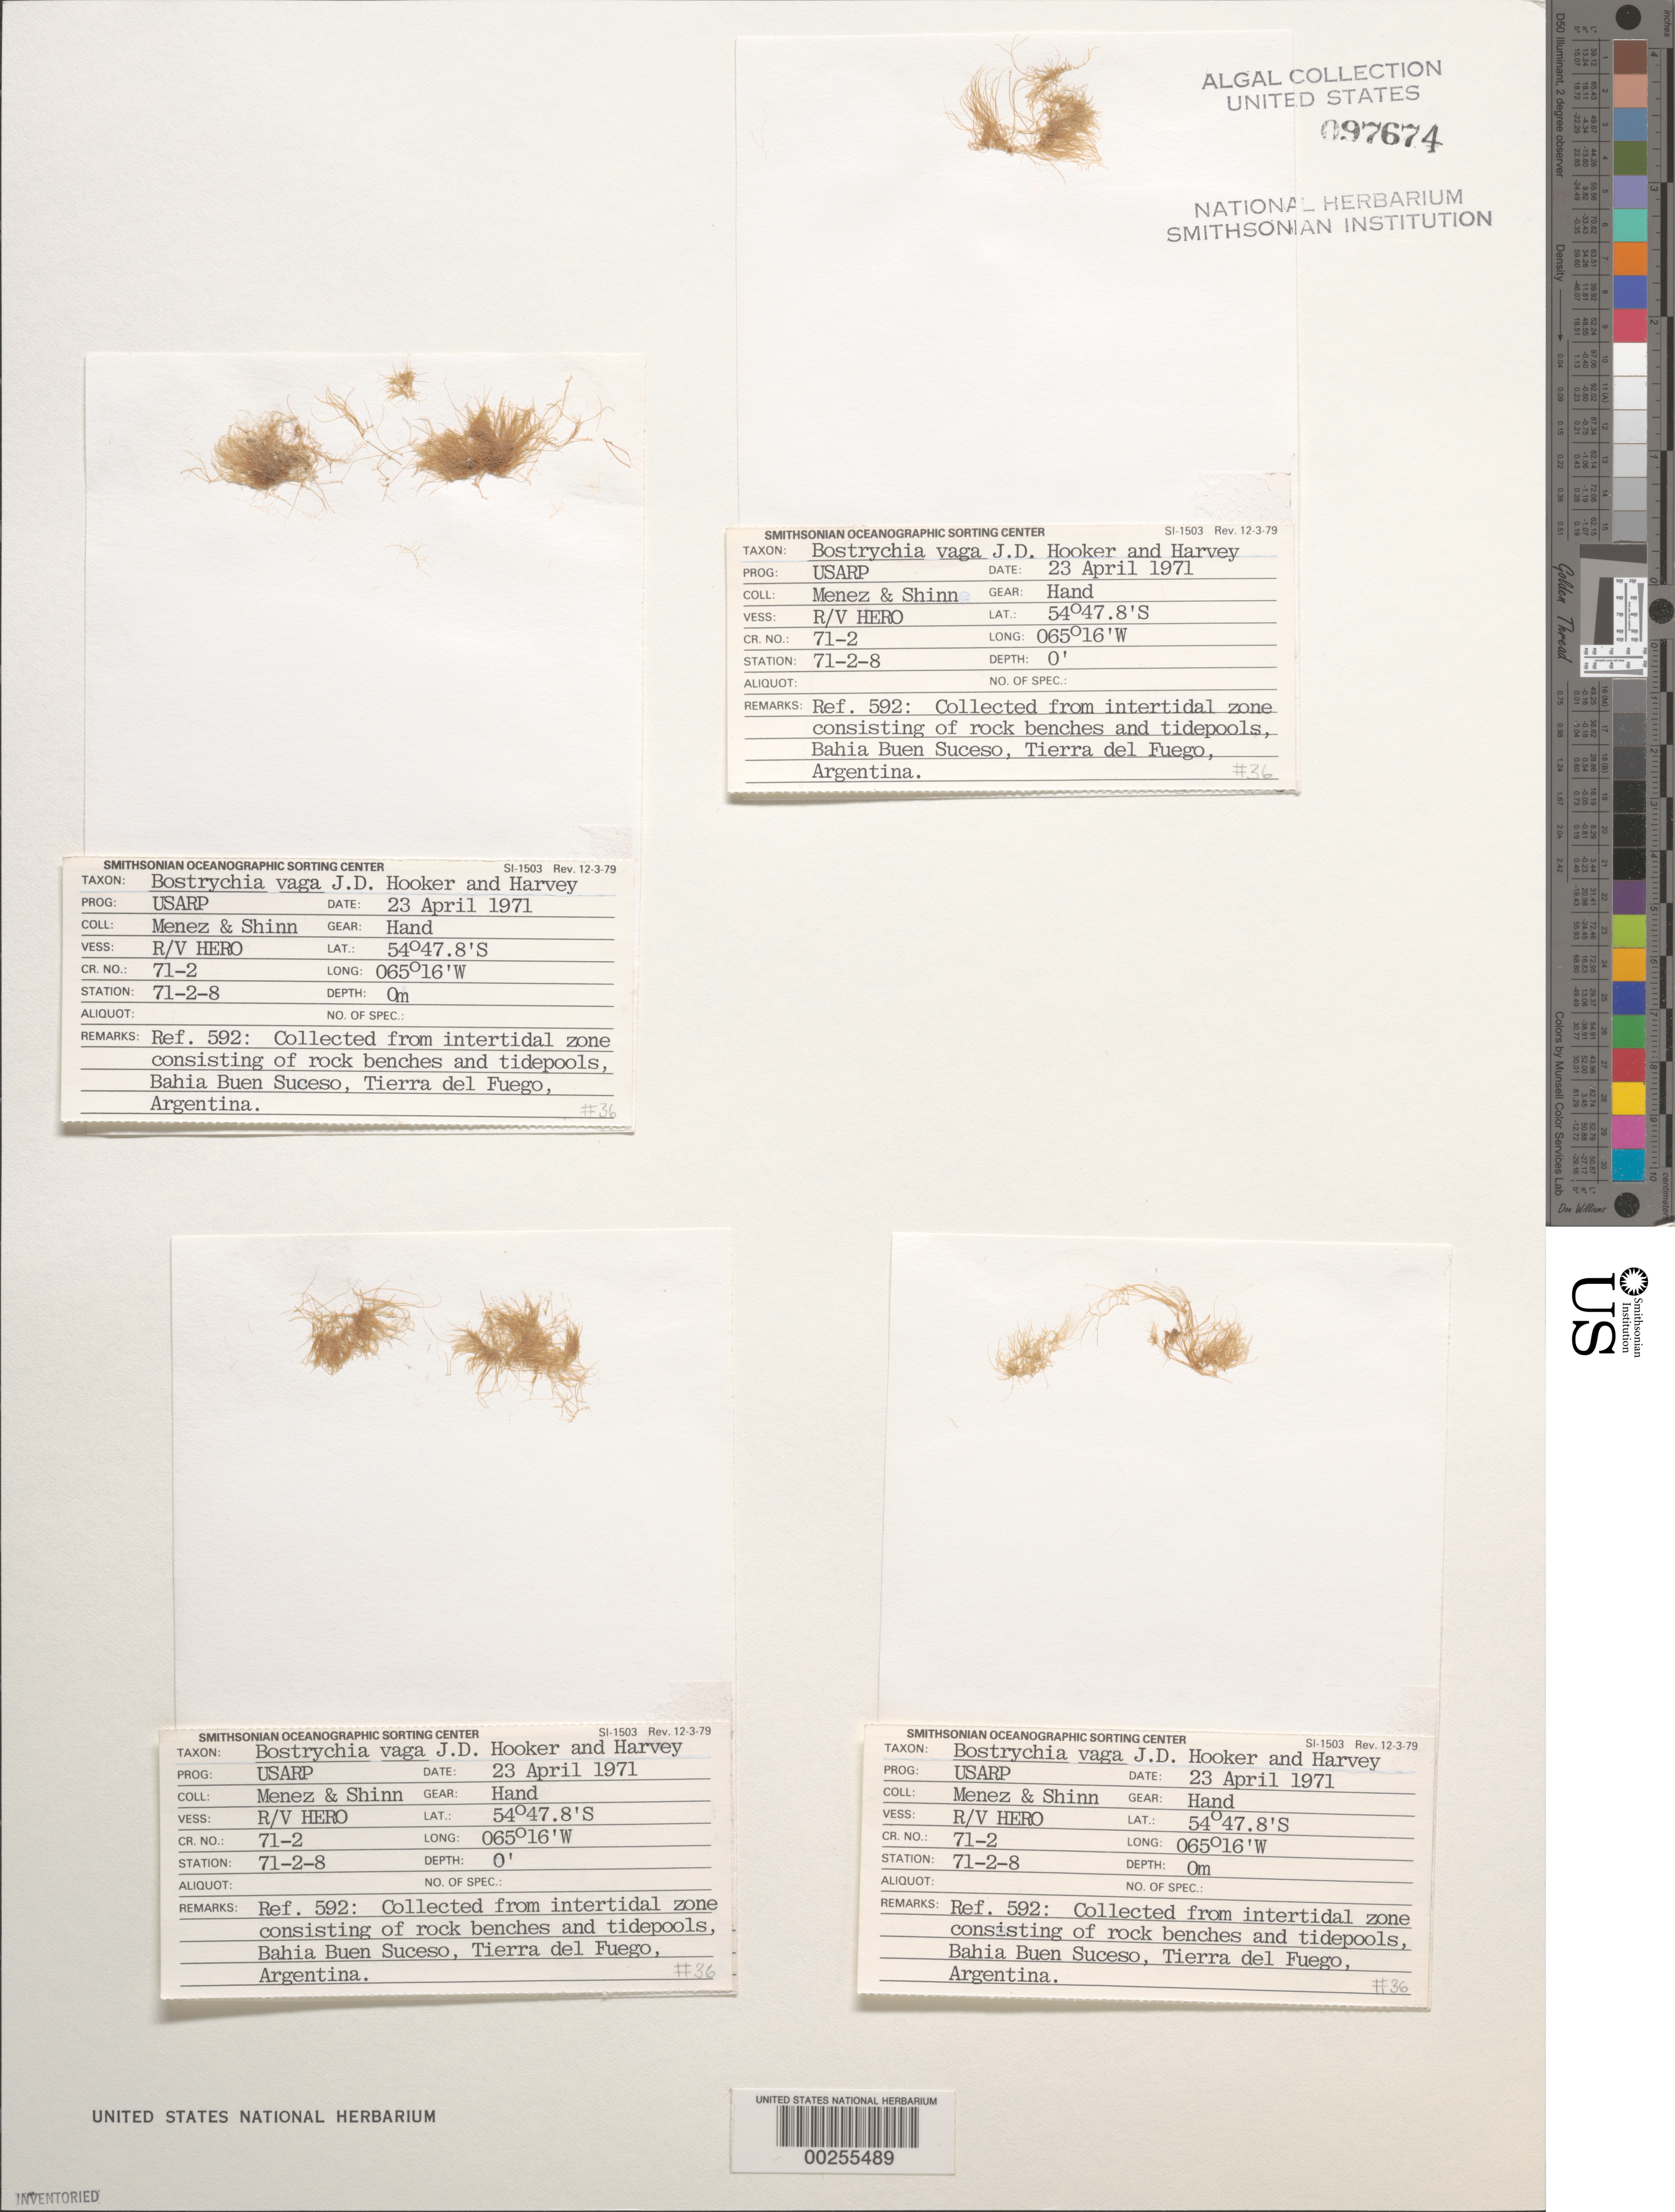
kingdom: Plantae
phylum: Rhodophyta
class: Florideophyceae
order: Ceramiales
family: Rhodomelaceae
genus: Bostrychia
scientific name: Bostrychia vaga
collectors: Meñez & -. Shinn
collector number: Station 71-2-8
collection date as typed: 23 Apr 1971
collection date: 1971-04-23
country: Argentina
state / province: Tierra del Fuego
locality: Bahia Buen Suceso, Tierra del Fuego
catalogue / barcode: US 97674